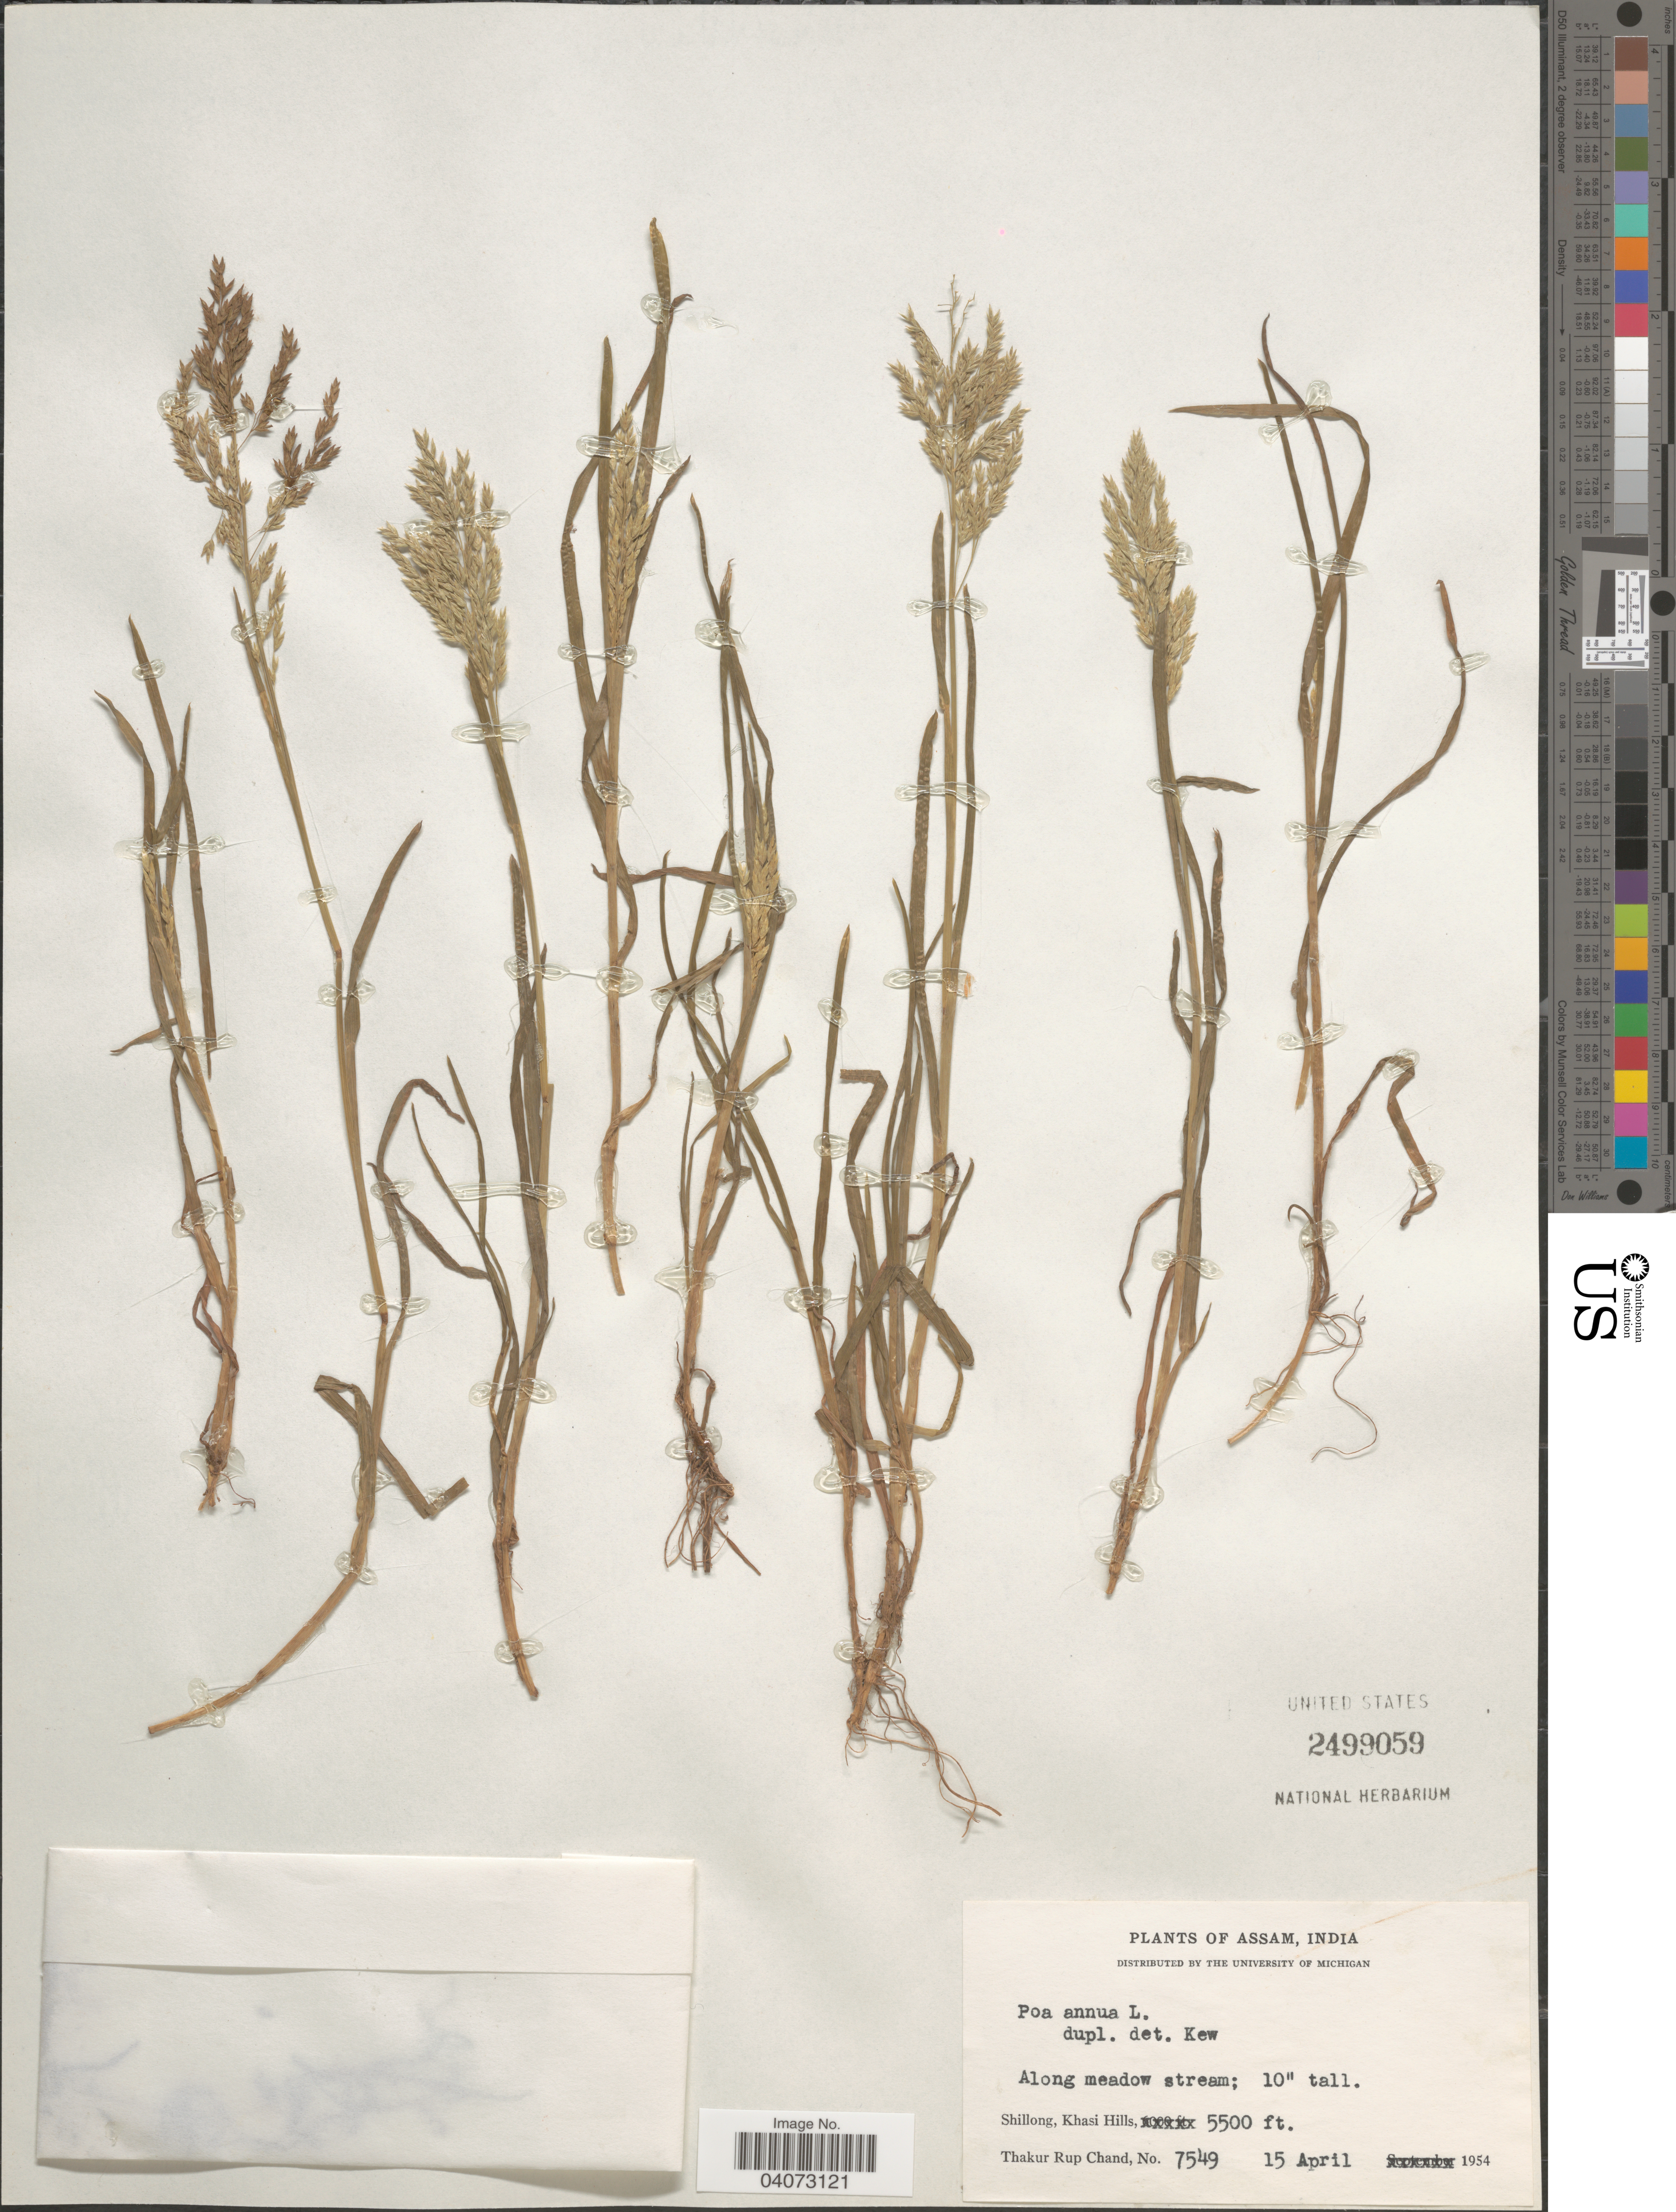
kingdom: Plantae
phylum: Tracheophyta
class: Liliopsida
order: Poales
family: Poaceae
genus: Poa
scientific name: Poa annua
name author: L.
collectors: T. R. Chand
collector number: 7549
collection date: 1954-04-15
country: India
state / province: Meghalaya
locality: Along meadow stream. Shillong, Khasi Hills.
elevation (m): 1676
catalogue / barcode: US 2499059